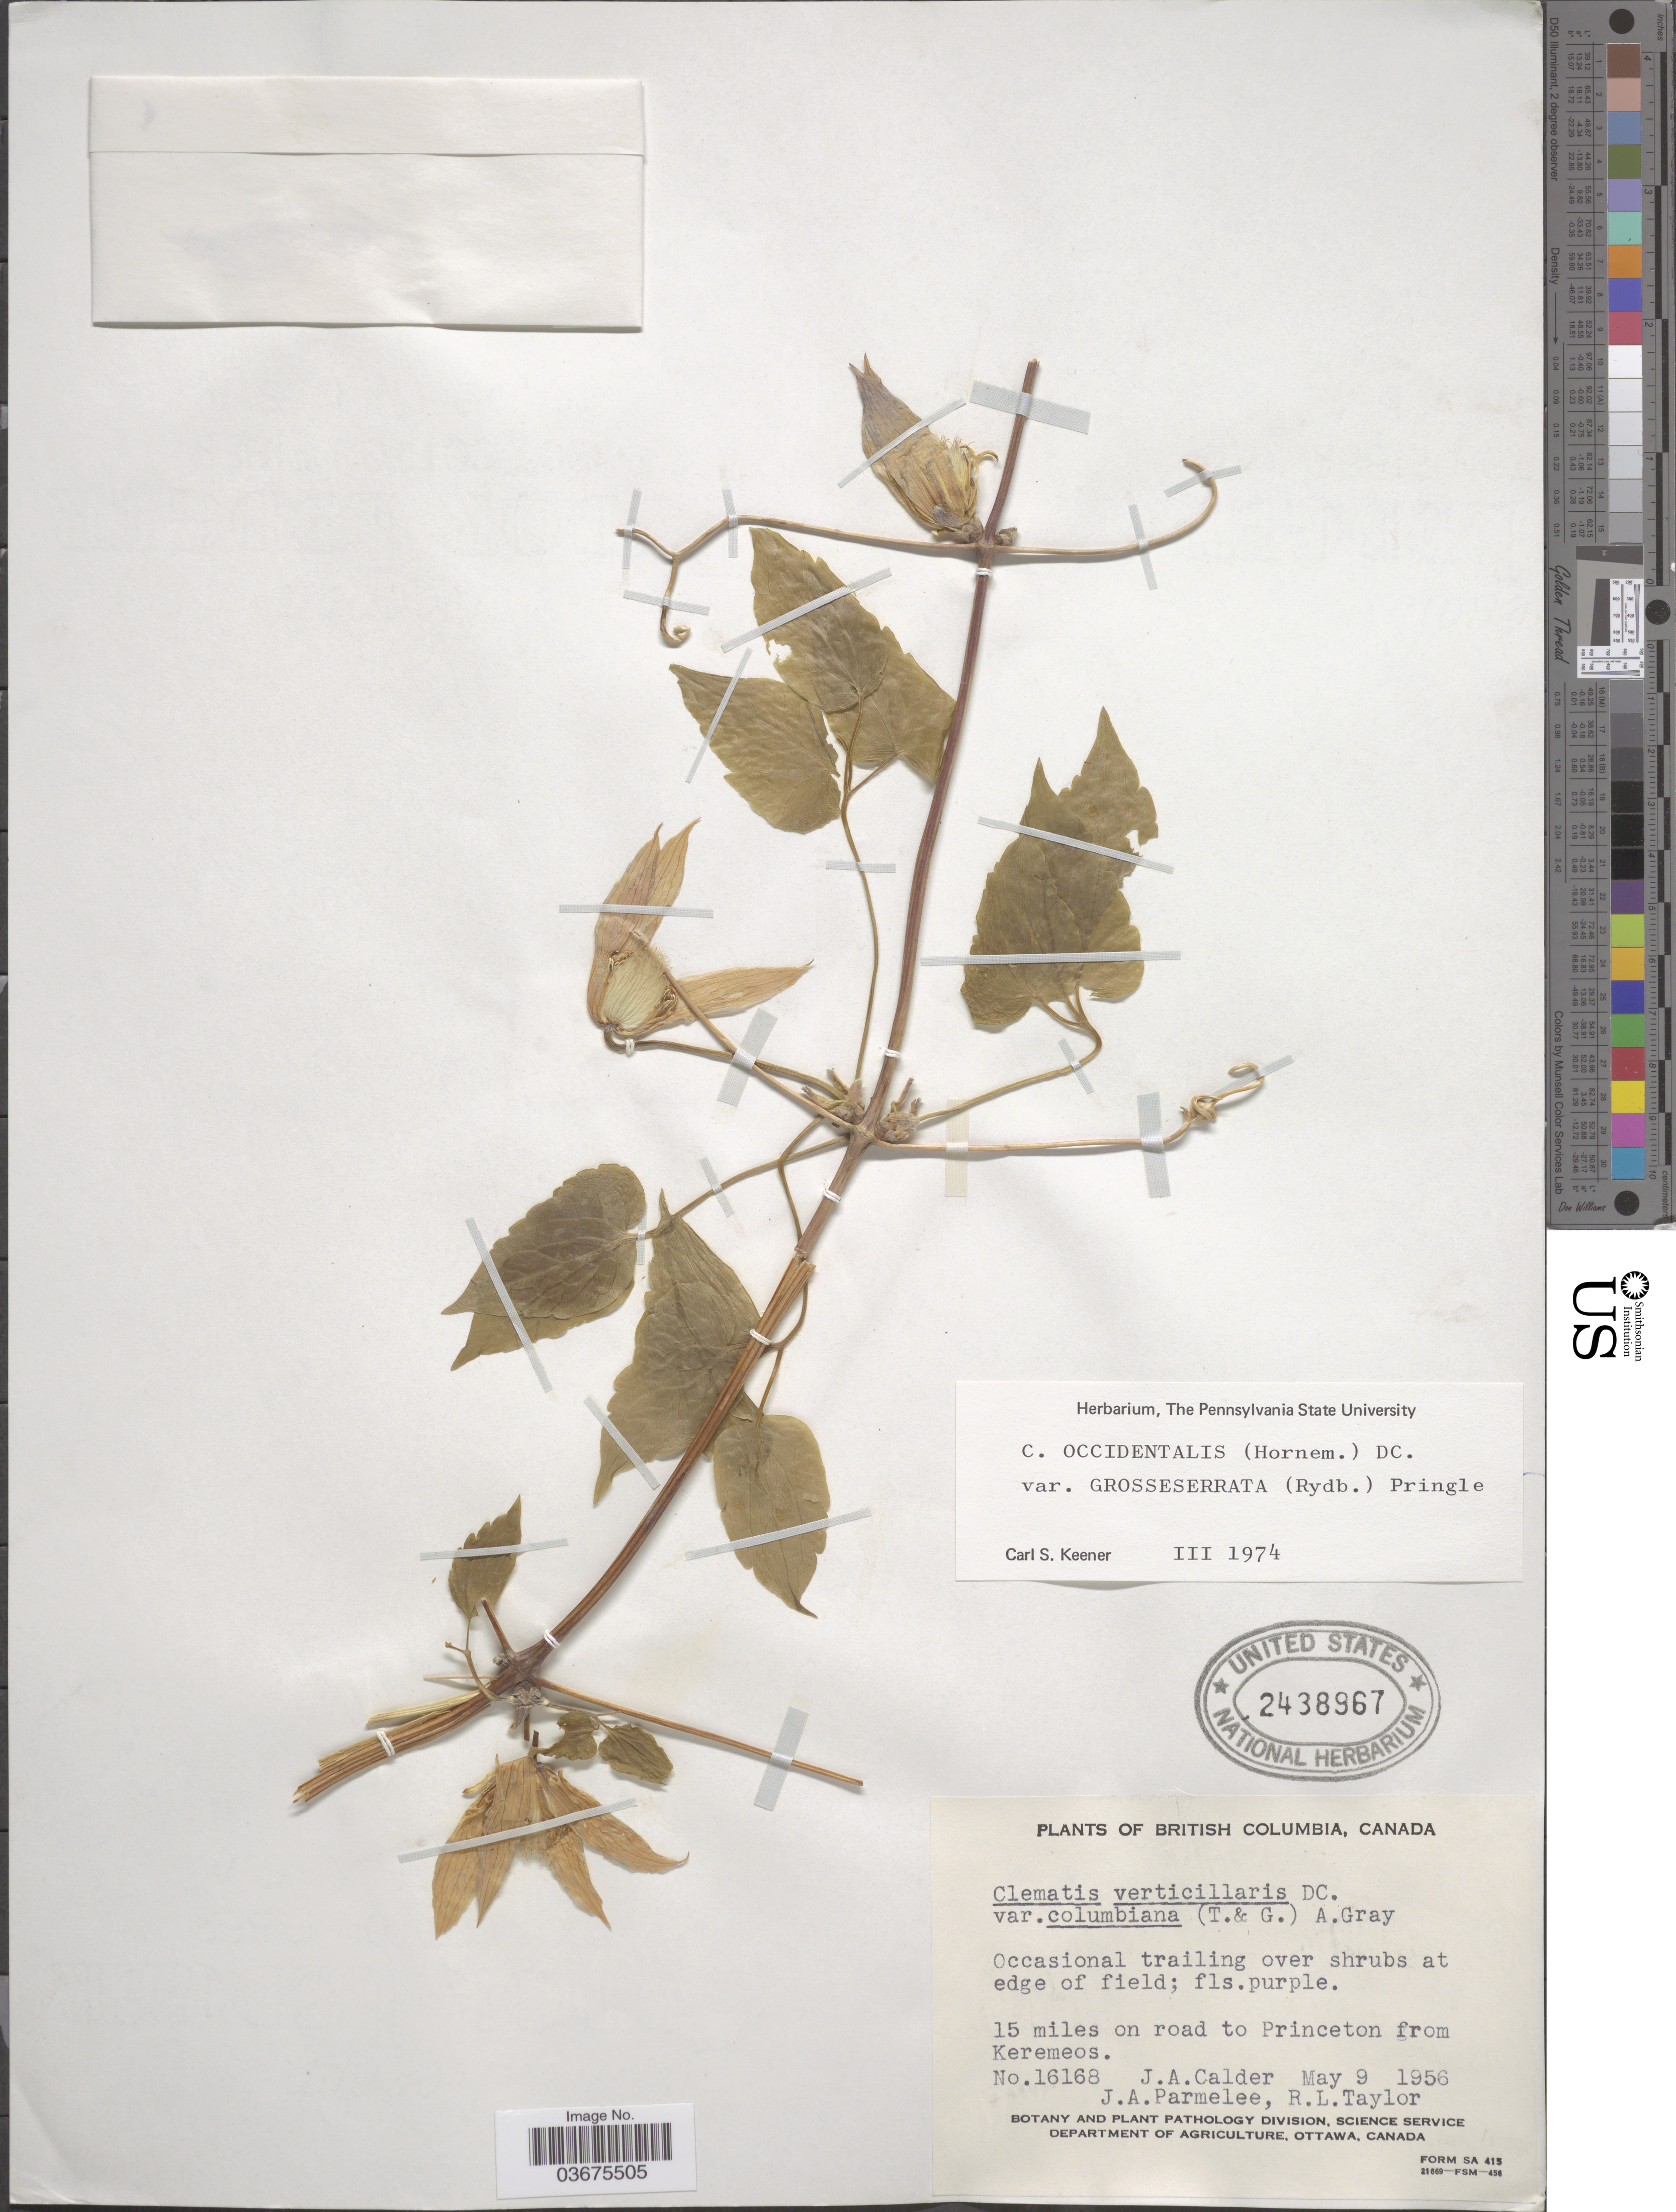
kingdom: Plantae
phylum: Tracheophyta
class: Magnoliopsida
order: Ranunculales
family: Ranunculaceae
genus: Clematis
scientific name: Clematis occidentalis var. grosseserrata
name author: (Rydb.) J.S. Pringle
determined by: Keener, C. S.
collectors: J. A. Calder, J. A. Parmelee & R. Taylor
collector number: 16168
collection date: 1956-05-09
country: Canada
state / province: British Columbia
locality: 15 miles on road to Princeton from Keremeos.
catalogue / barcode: US 2438967